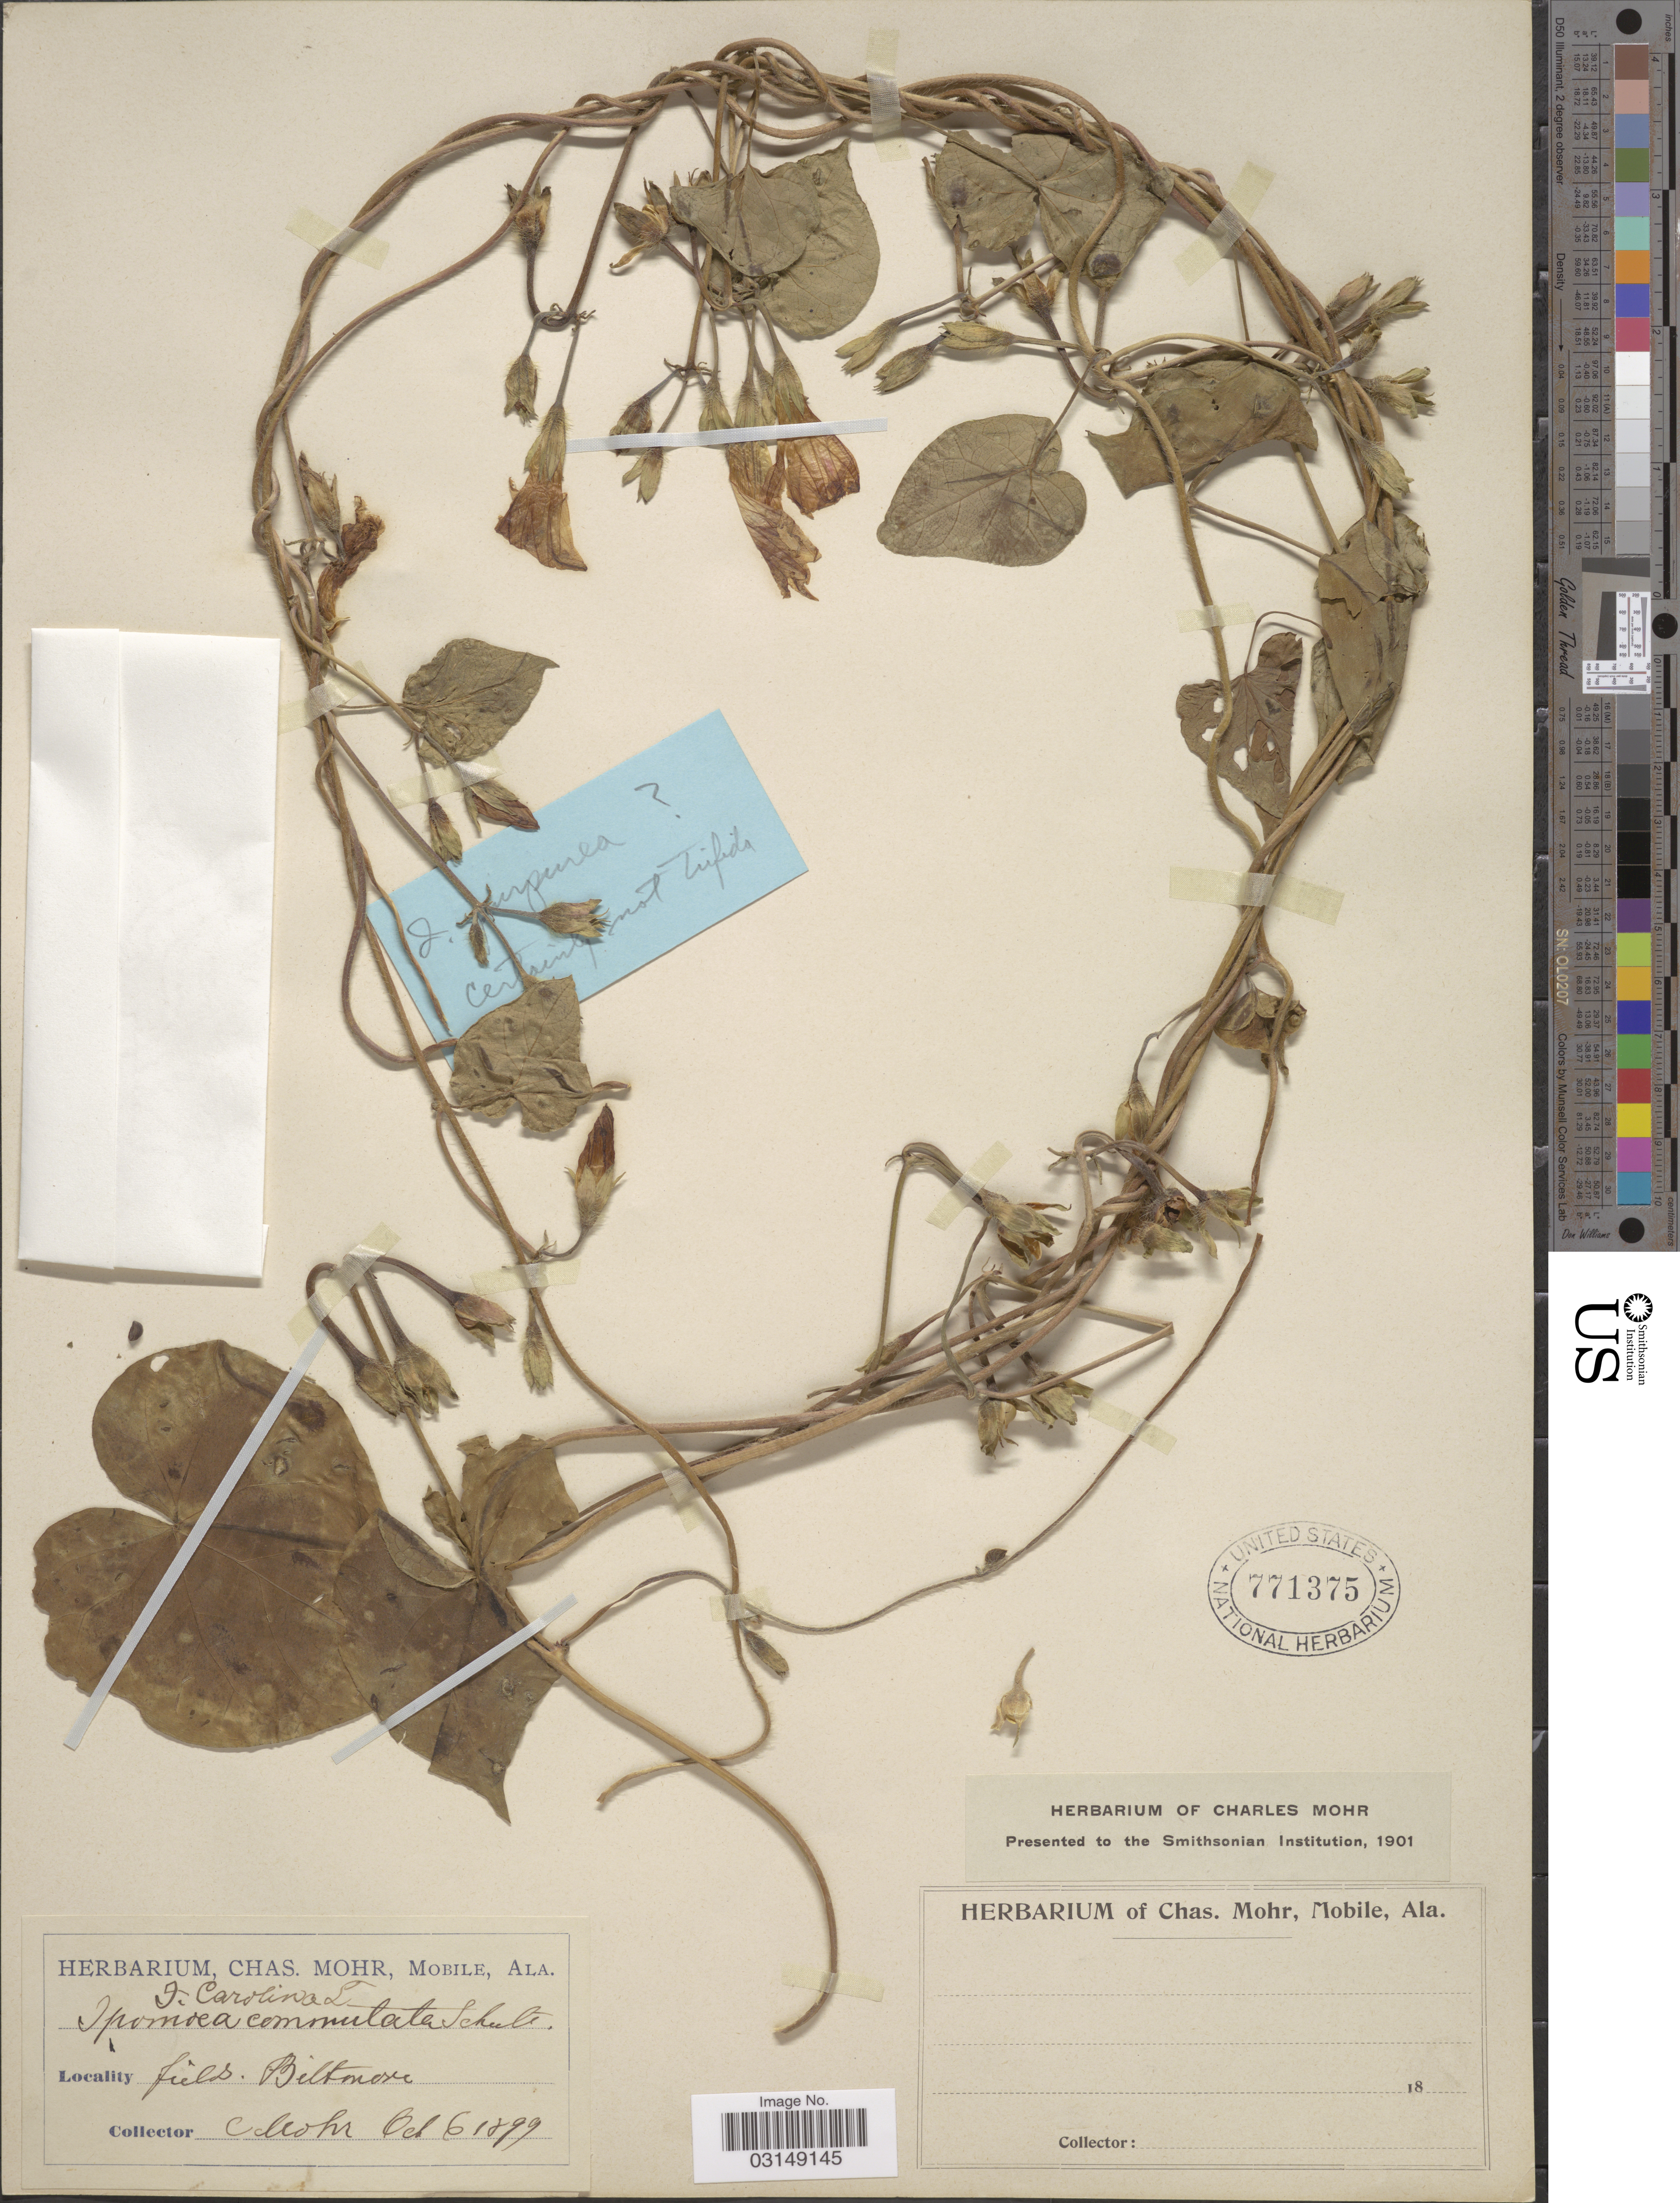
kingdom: Plantae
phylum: Tracheophyta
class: Magnoliopsida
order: Solanales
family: Convolvulaceae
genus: Ipomoea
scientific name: Ipomoea purpurea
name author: (L.) Roth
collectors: Mohr, C. T. (herbarium)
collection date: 1899-10-06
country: United States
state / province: North Carolina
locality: Fields. Biltmore.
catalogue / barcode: US 771375